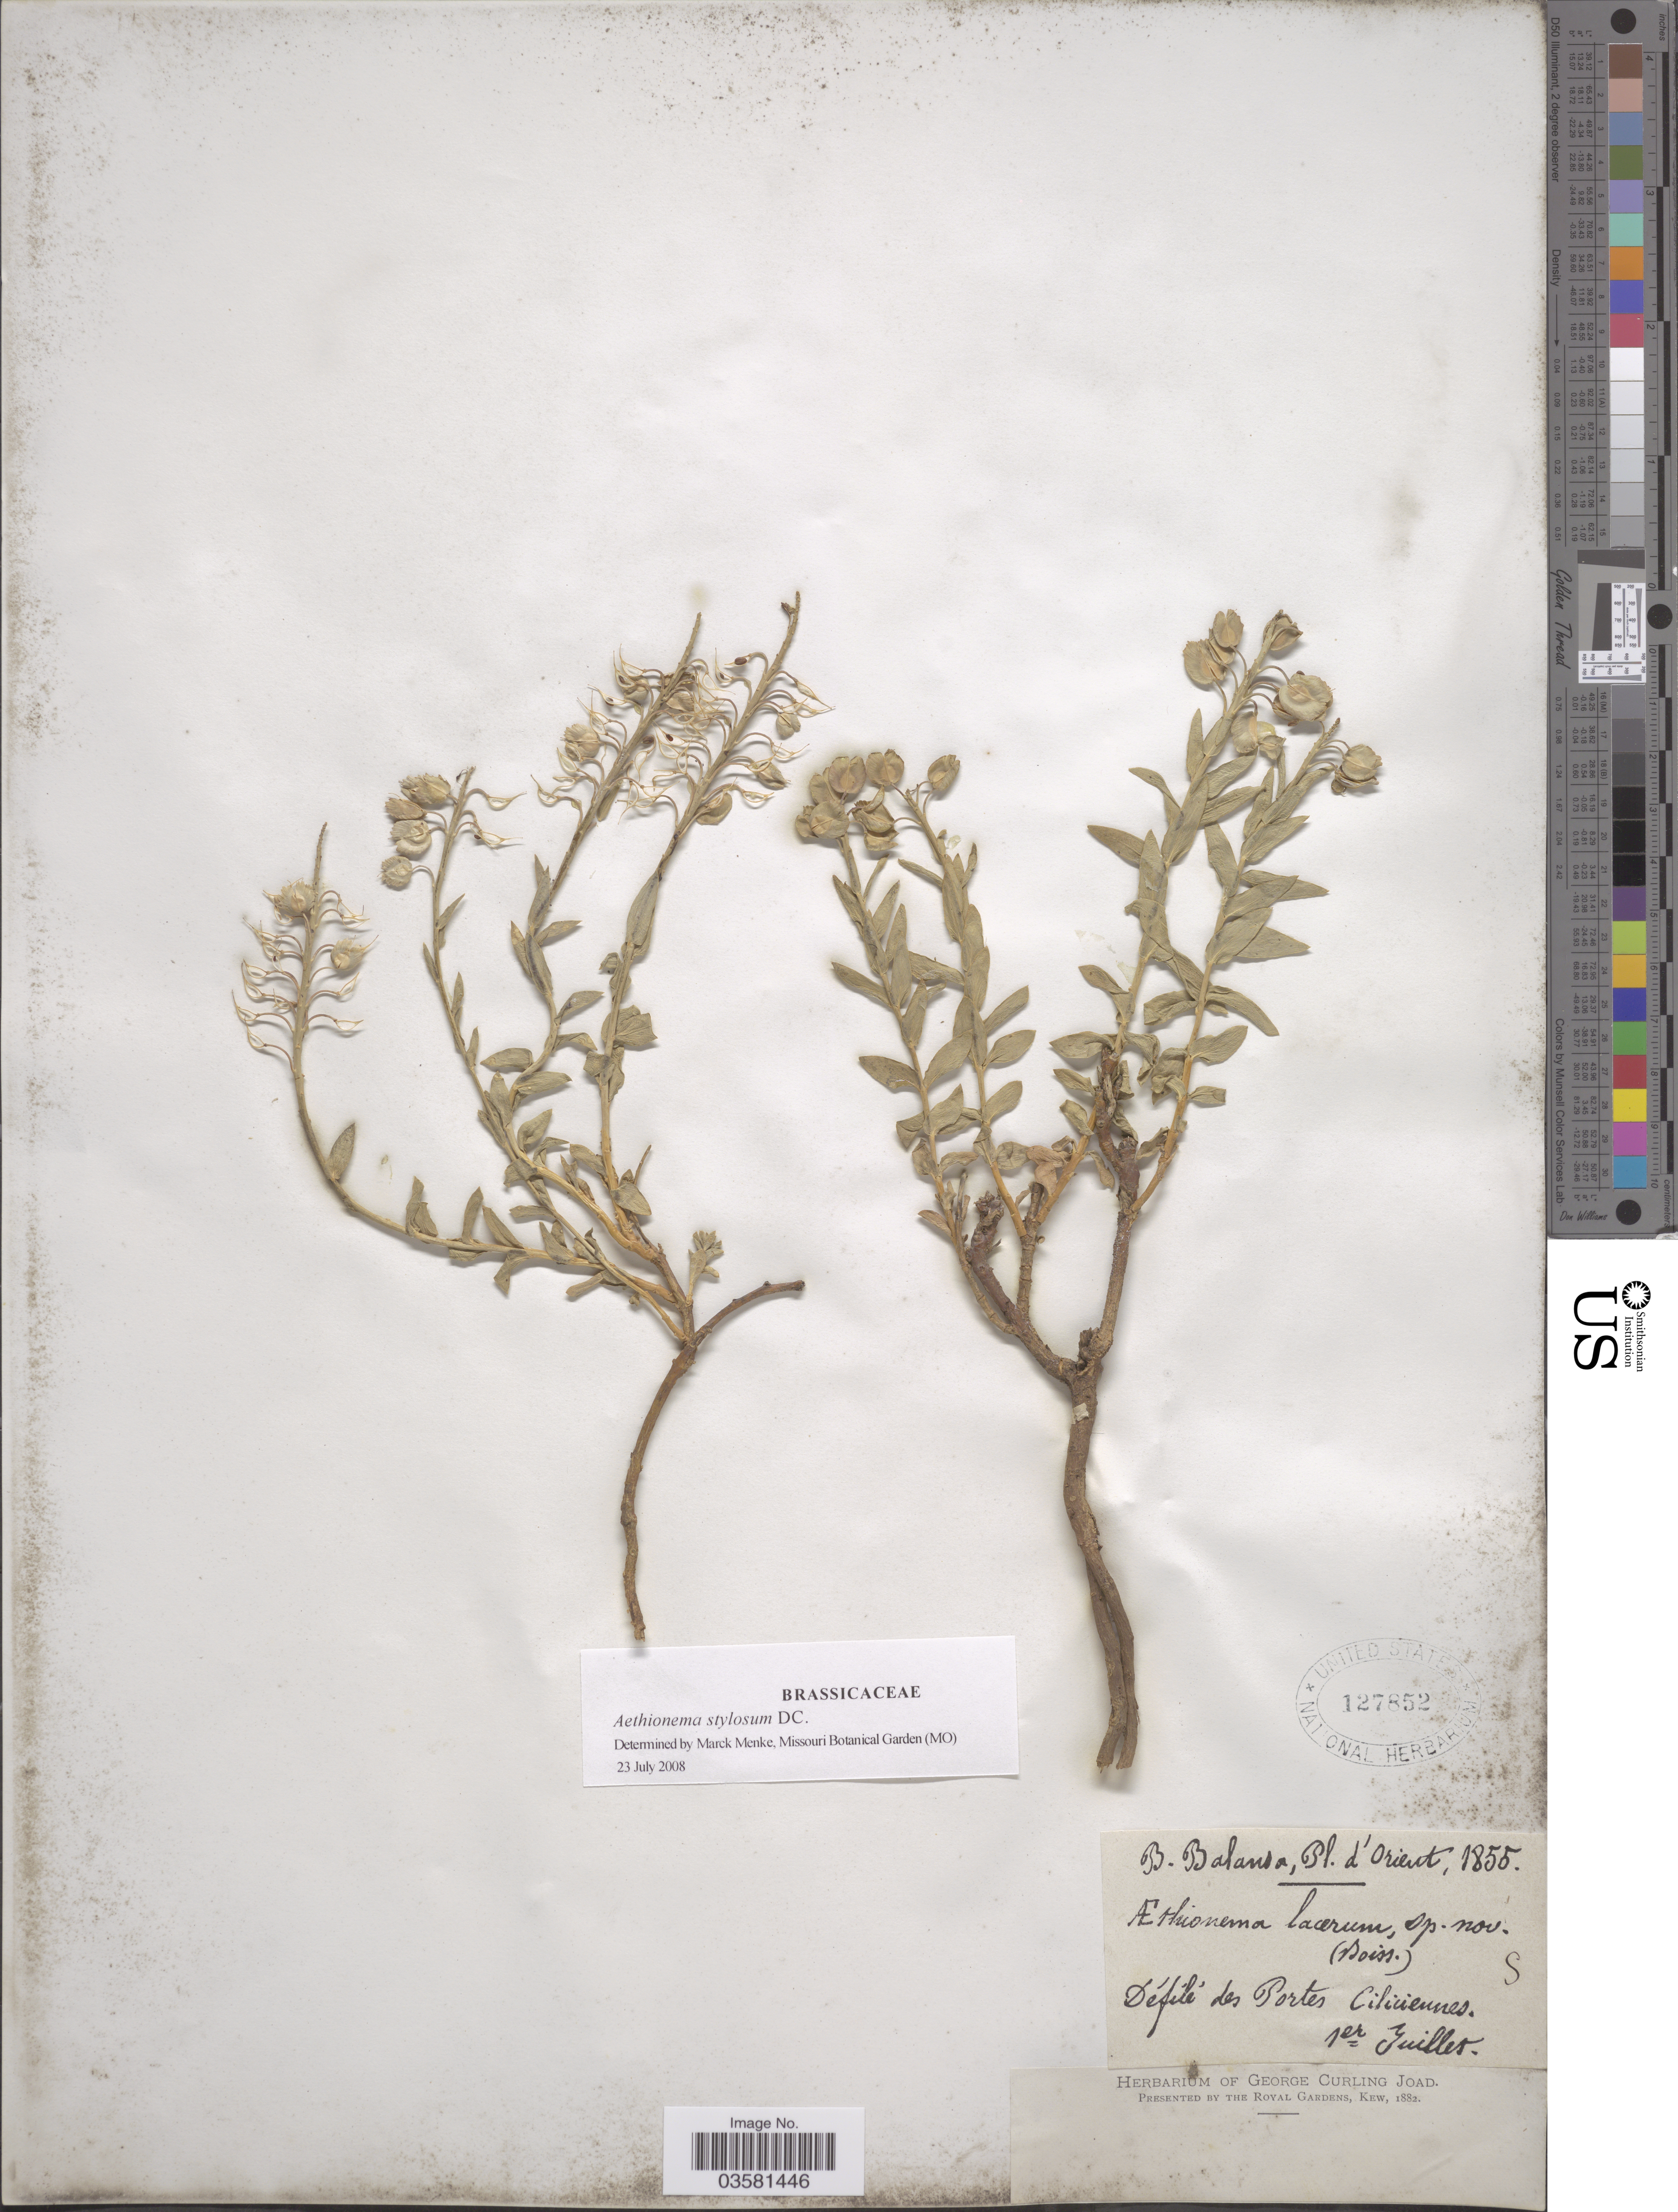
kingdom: Plantae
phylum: Tracheophyta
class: Magnoliopsida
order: Brassicales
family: Brassicaceae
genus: Aethionema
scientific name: Aethionema stylosum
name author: DC.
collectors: B. Balansa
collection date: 1855-07-01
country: Turkey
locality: D'Orient. Défile des Portes Ciliciennes.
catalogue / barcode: US 127852